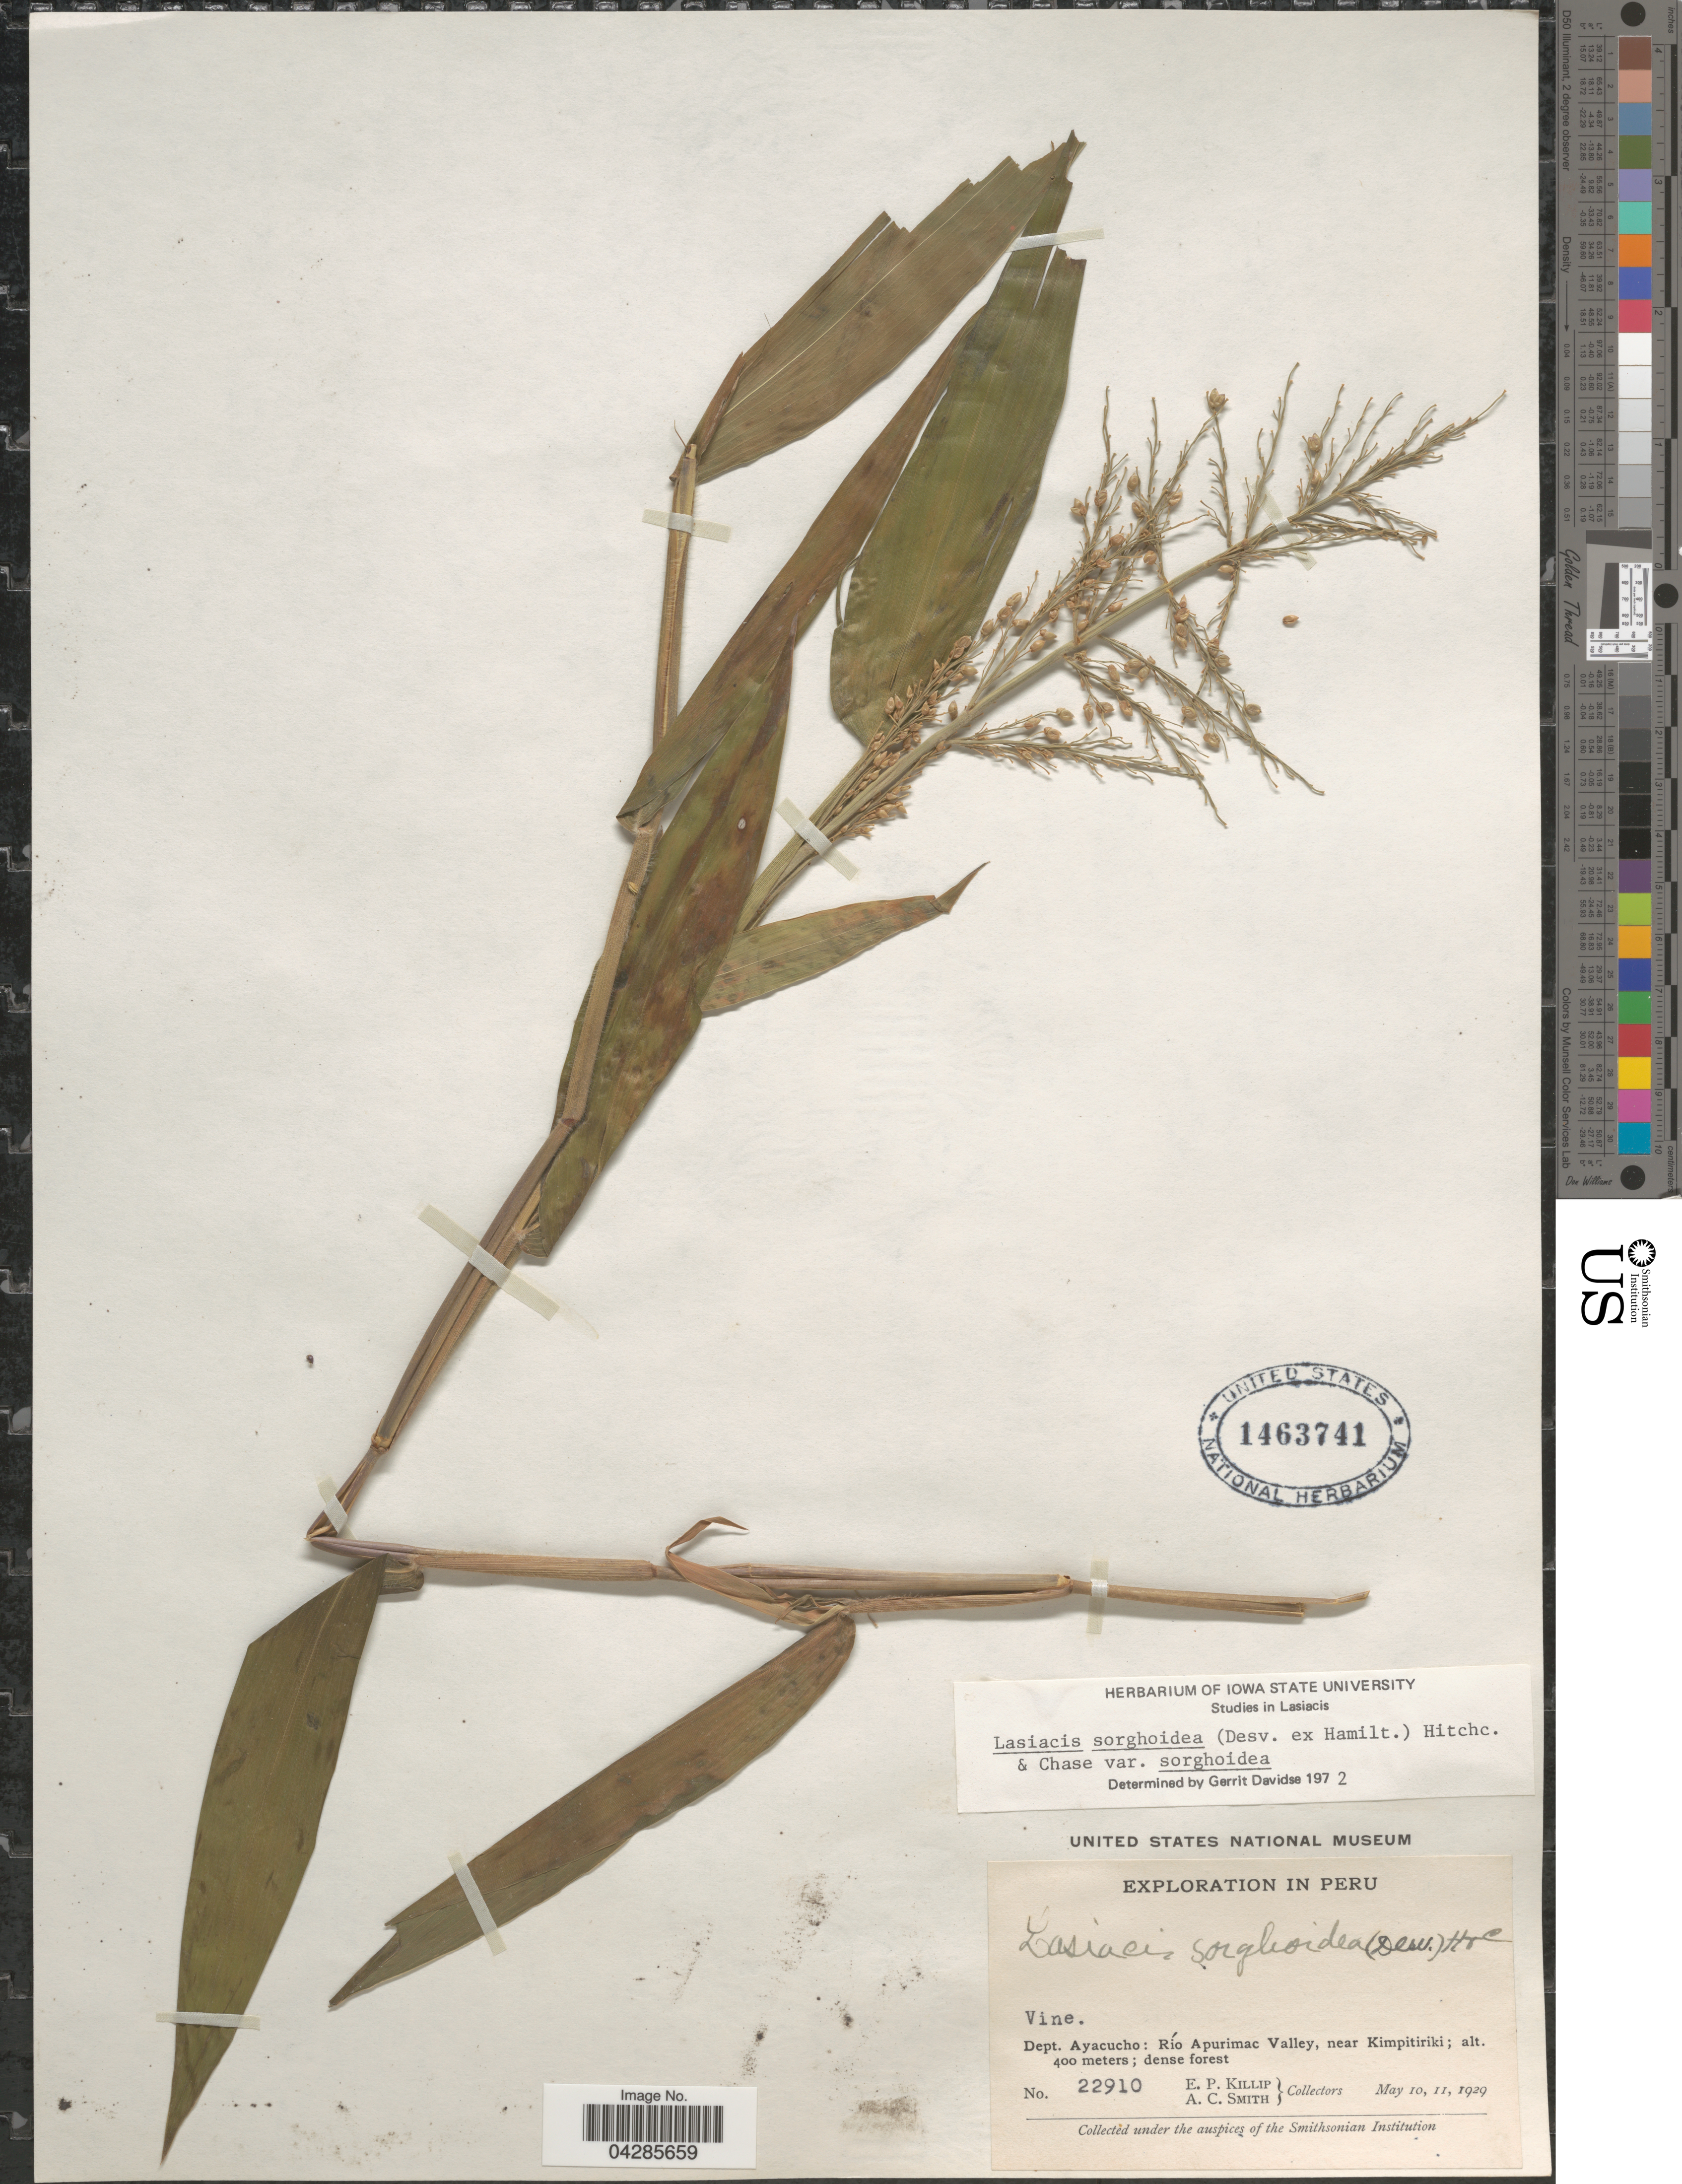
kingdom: Plantae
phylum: Tracheophyta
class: Liliopsida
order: Poales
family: Poaceae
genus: Lasiacis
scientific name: Lasiacis sorghoidea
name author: (Desv. ex Ham.) Hitchc. & Chase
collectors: E. P. Killip & A. C. Smith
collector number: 22910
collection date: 1929-05-10/1929-05-11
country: Peru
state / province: Ayacucho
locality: Exploration in Peru. Dept. Ayacucho: Río Apurimac Valley, near Kimpitiriki.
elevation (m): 400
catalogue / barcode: US 1463741